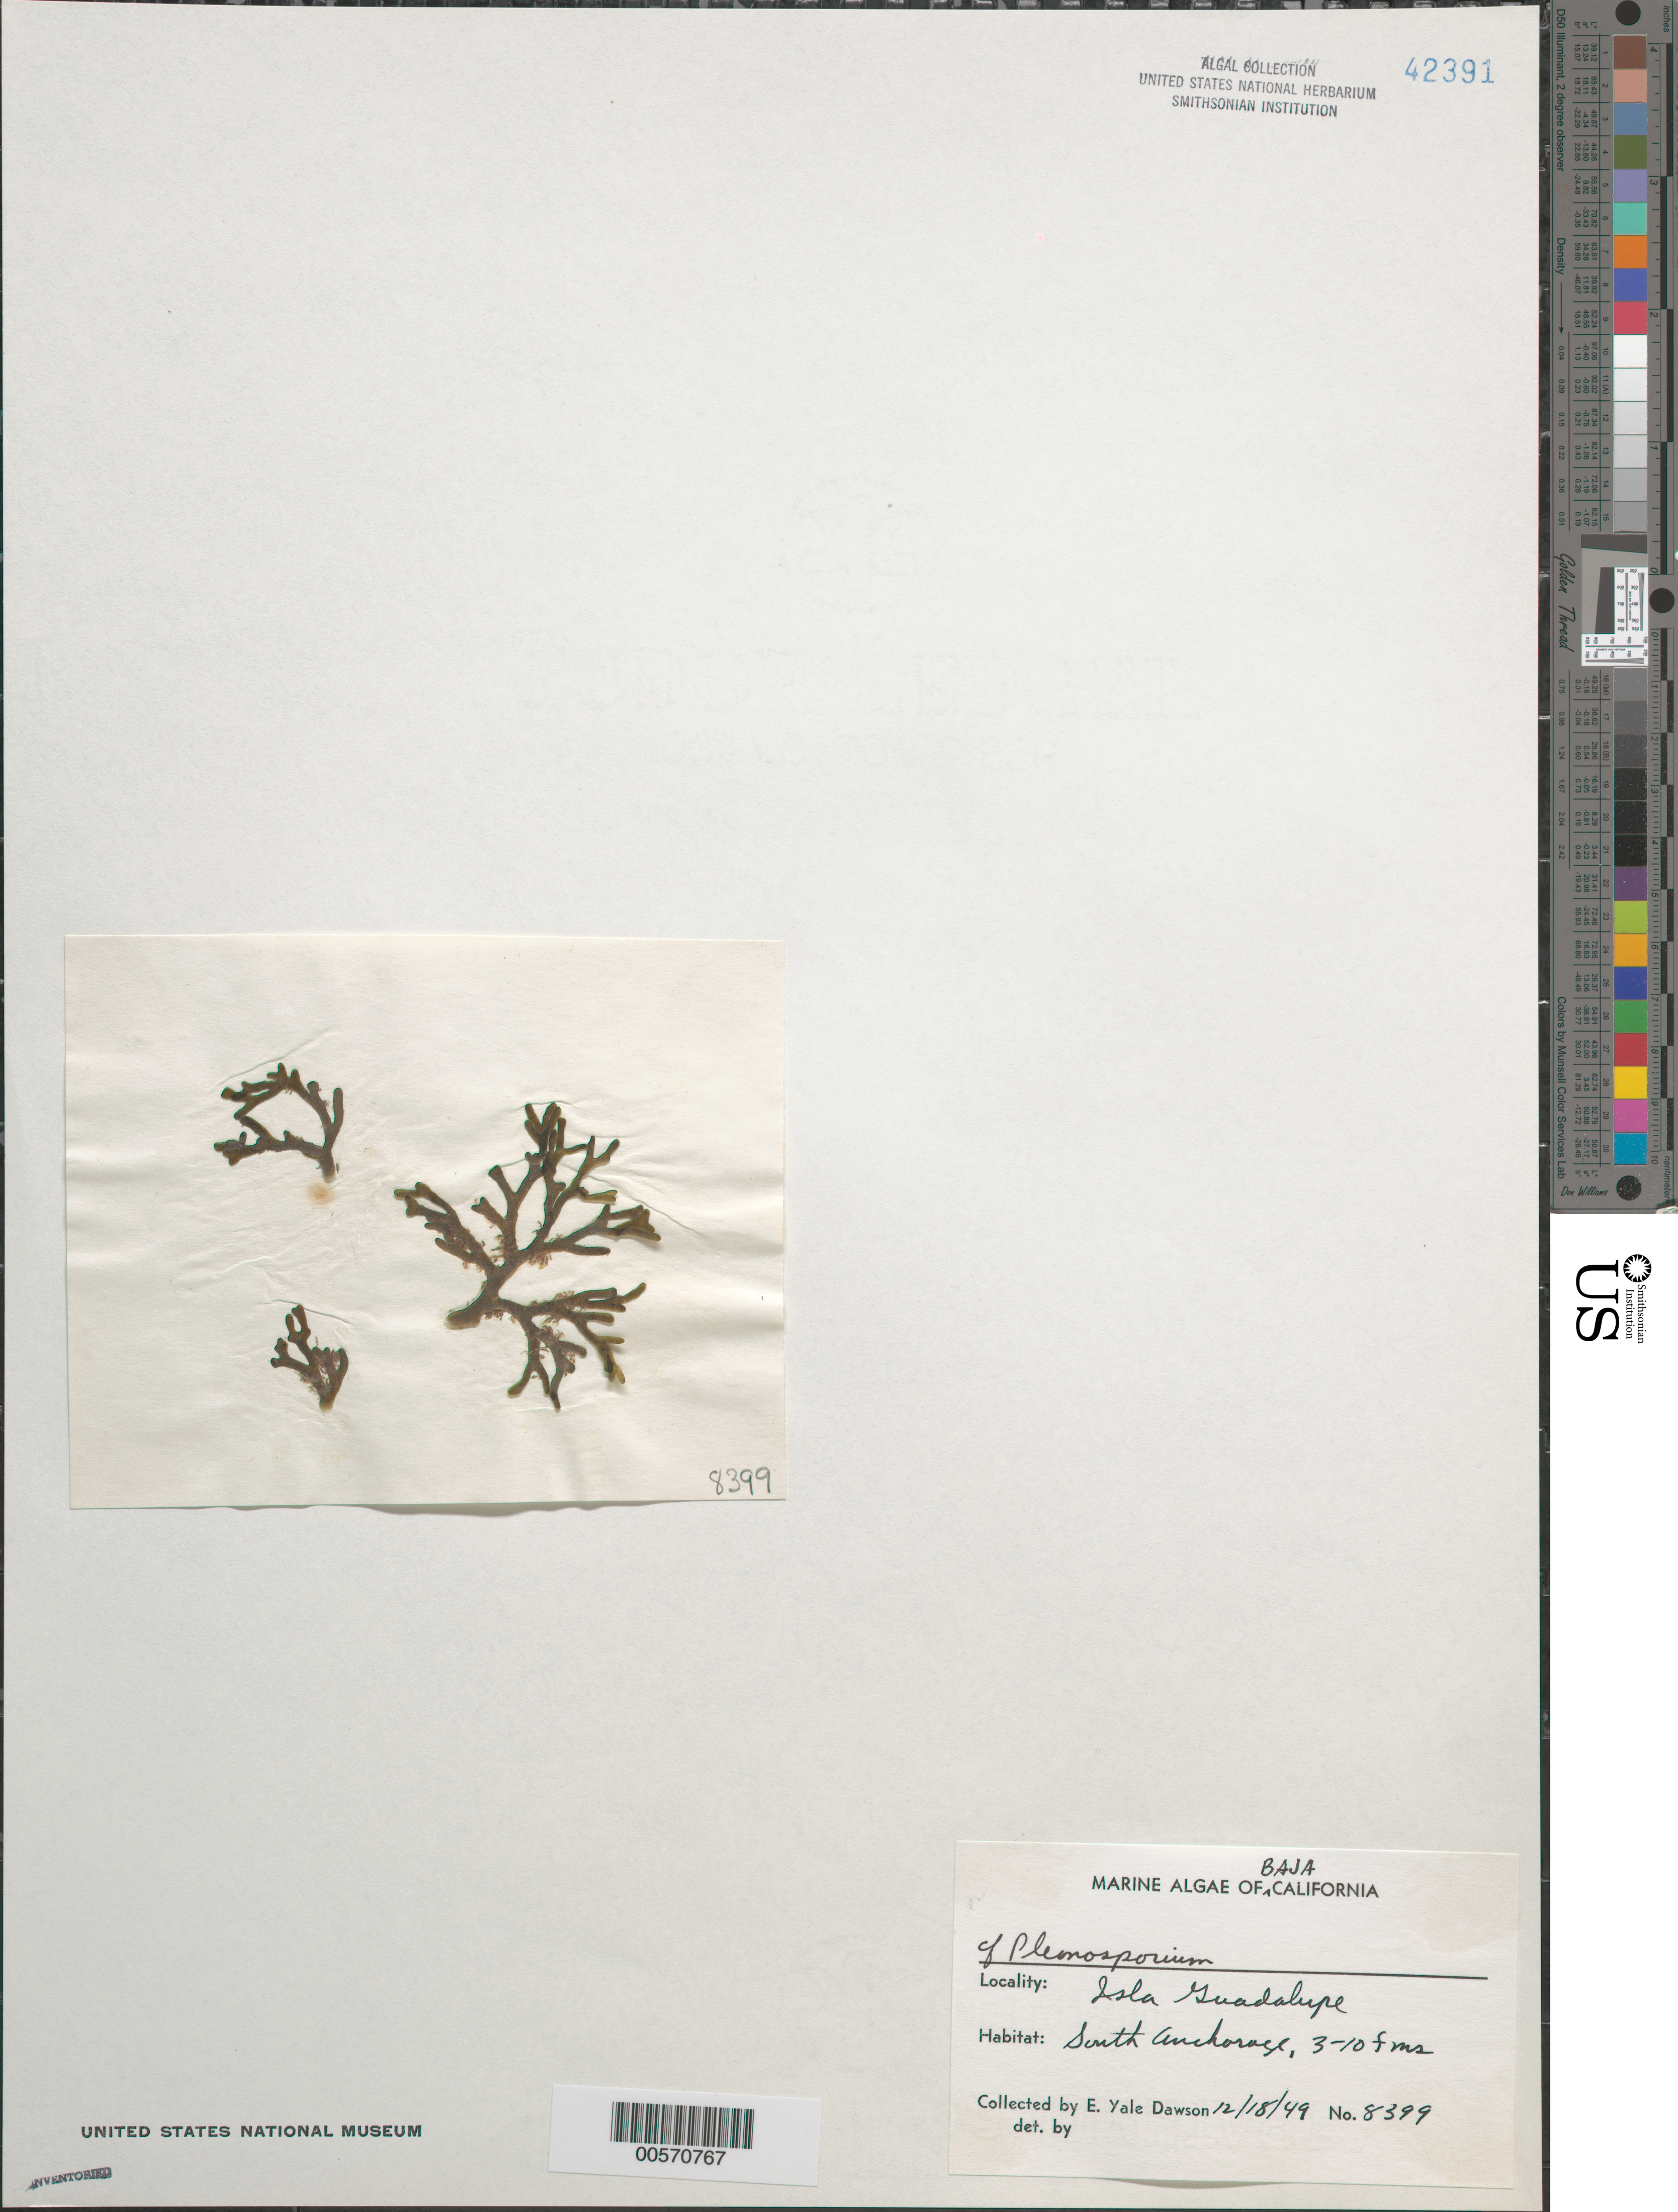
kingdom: Plantae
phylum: Rhodophyta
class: Florideophyceae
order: Ceramiales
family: Wrangeliaceae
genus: Pleonosporium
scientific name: Pleonosporium sp.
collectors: E. Y. Dawson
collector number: EYD 8399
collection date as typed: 18 Dec 1949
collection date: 1949-12-18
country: Mexico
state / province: Baja California Norte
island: Isla Guadalupe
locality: South Anchorage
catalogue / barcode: US 42391